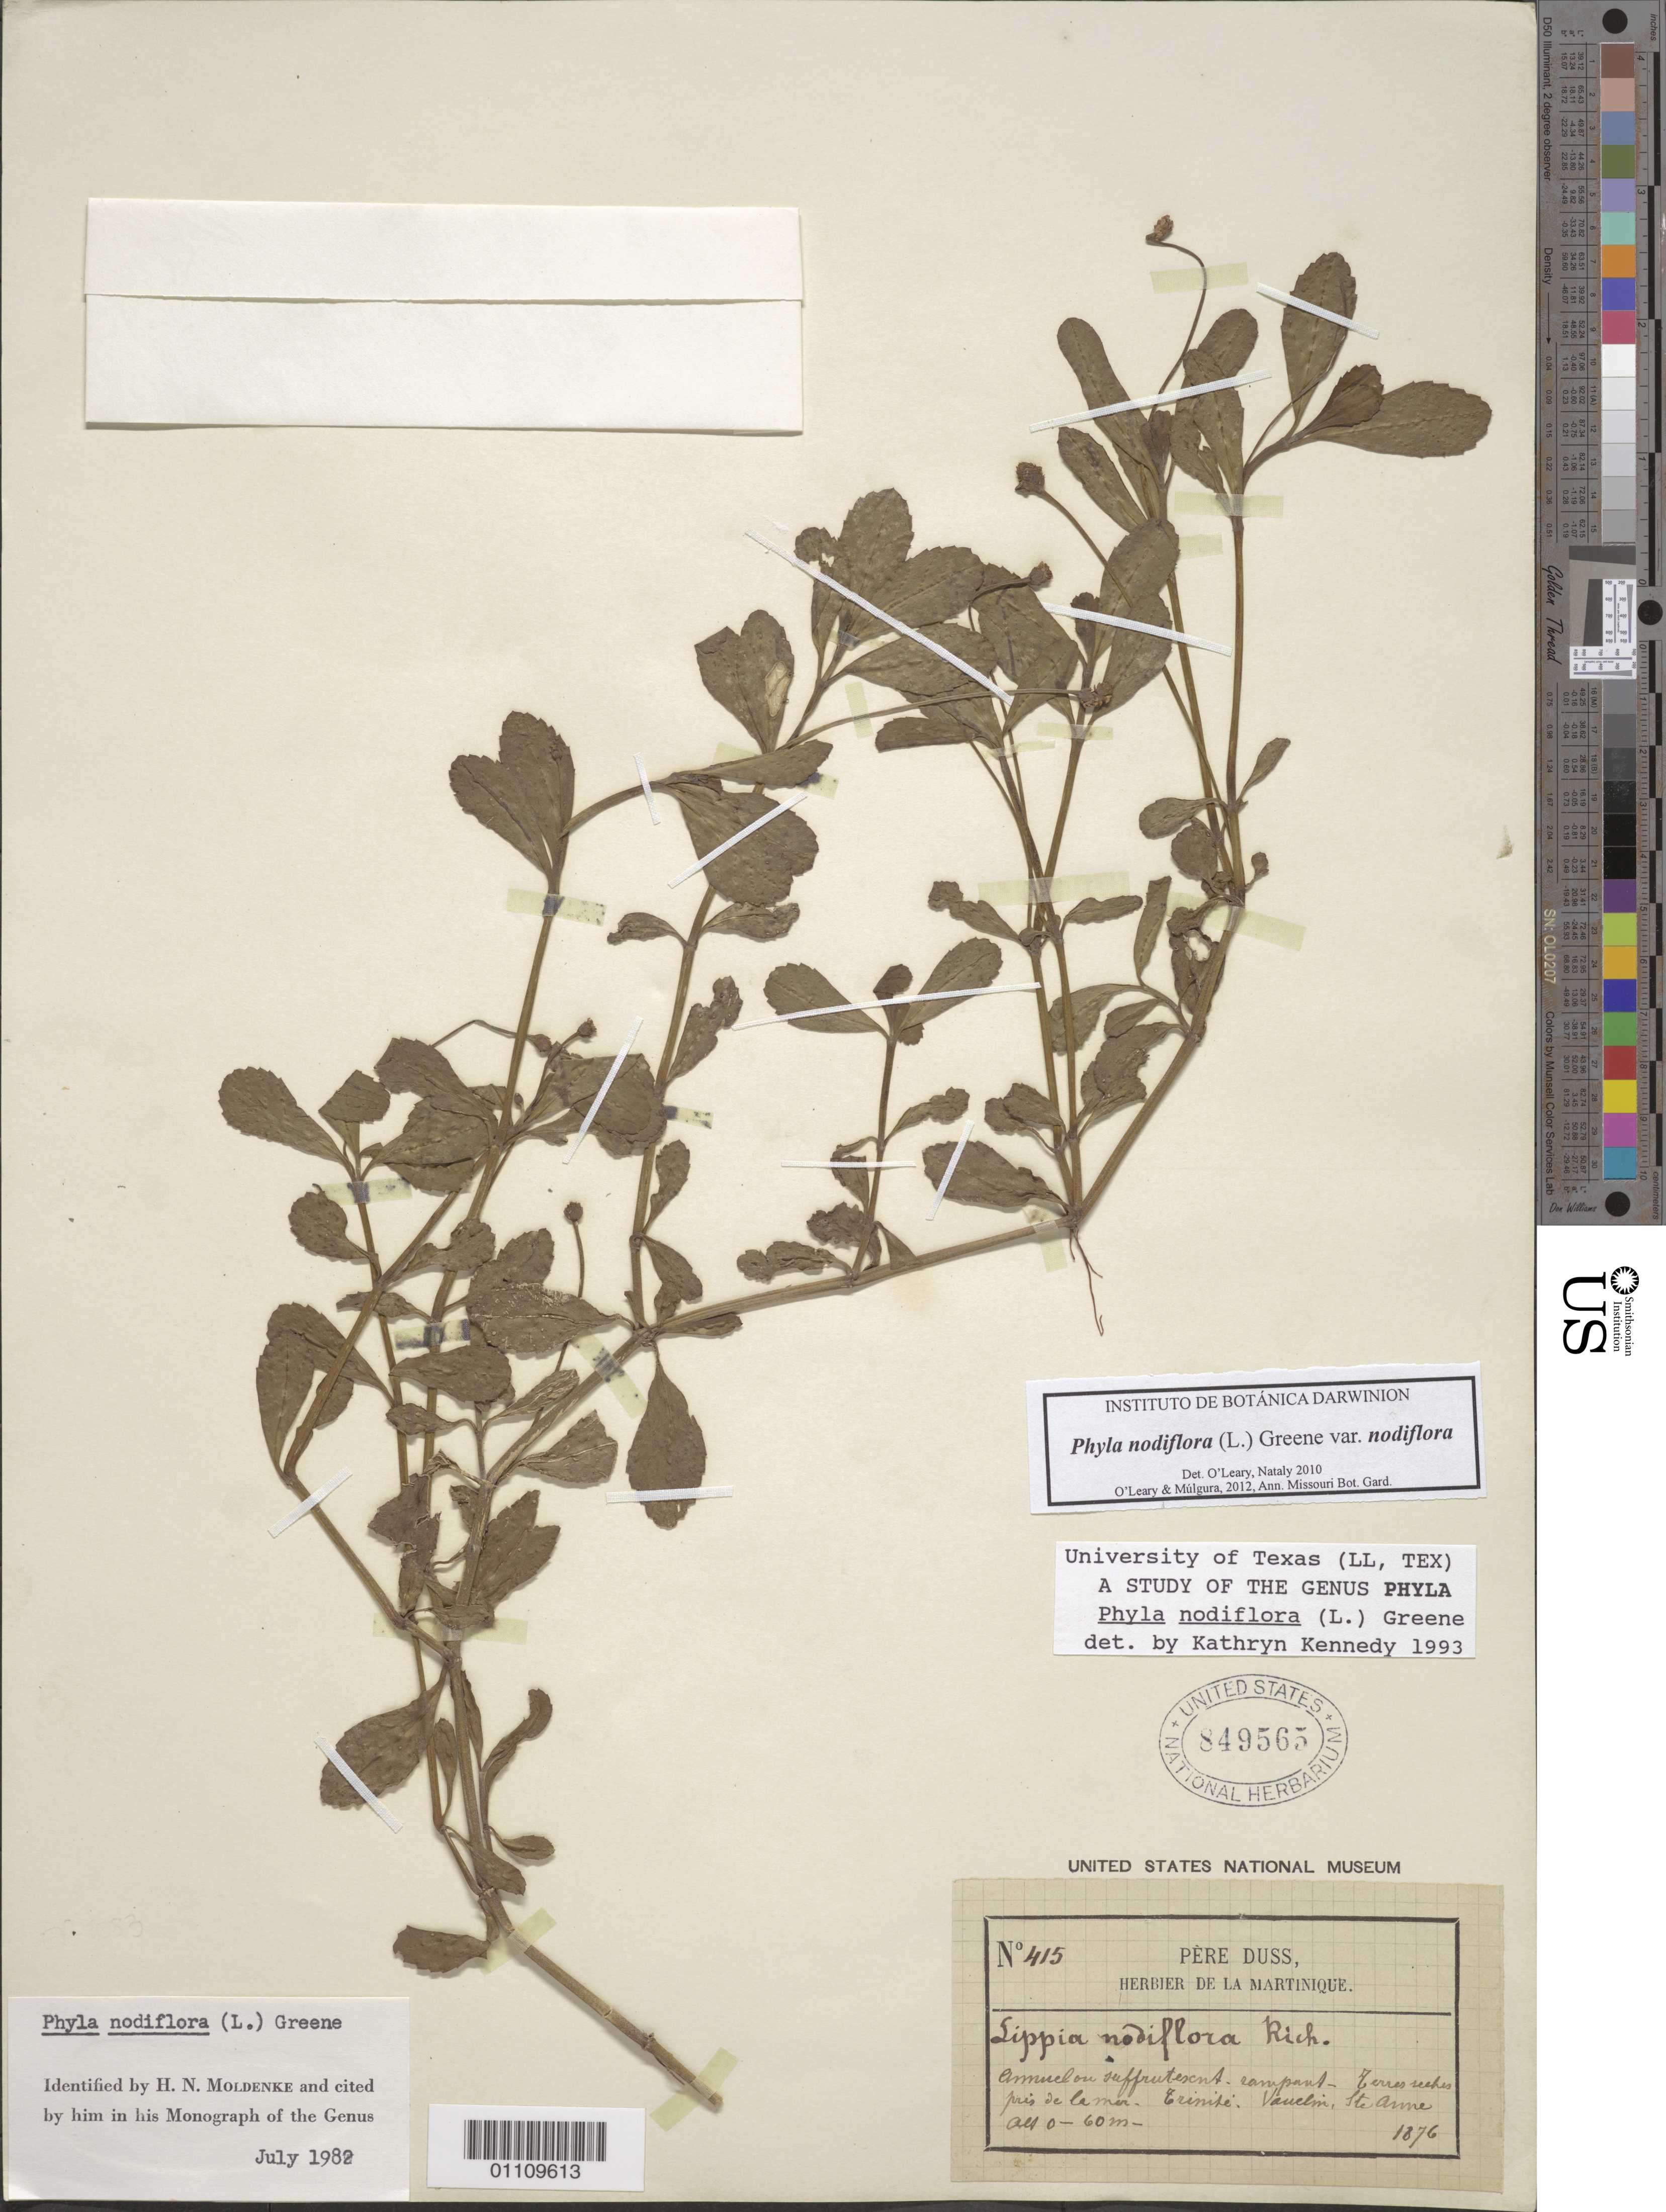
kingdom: Plantae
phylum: Tracheophyta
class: Magnoliopsida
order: Lamiales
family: Verbenaceae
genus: Phyla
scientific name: Phyla nodiflora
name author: (L.) Greene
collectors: Père Duss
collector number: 415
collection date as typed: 1876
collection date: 1876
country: Martinique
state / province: La Trinité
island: Martinique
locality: Trinité, Vanelin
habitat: Terres prés de la mer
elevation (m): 0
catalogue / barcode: US 849565